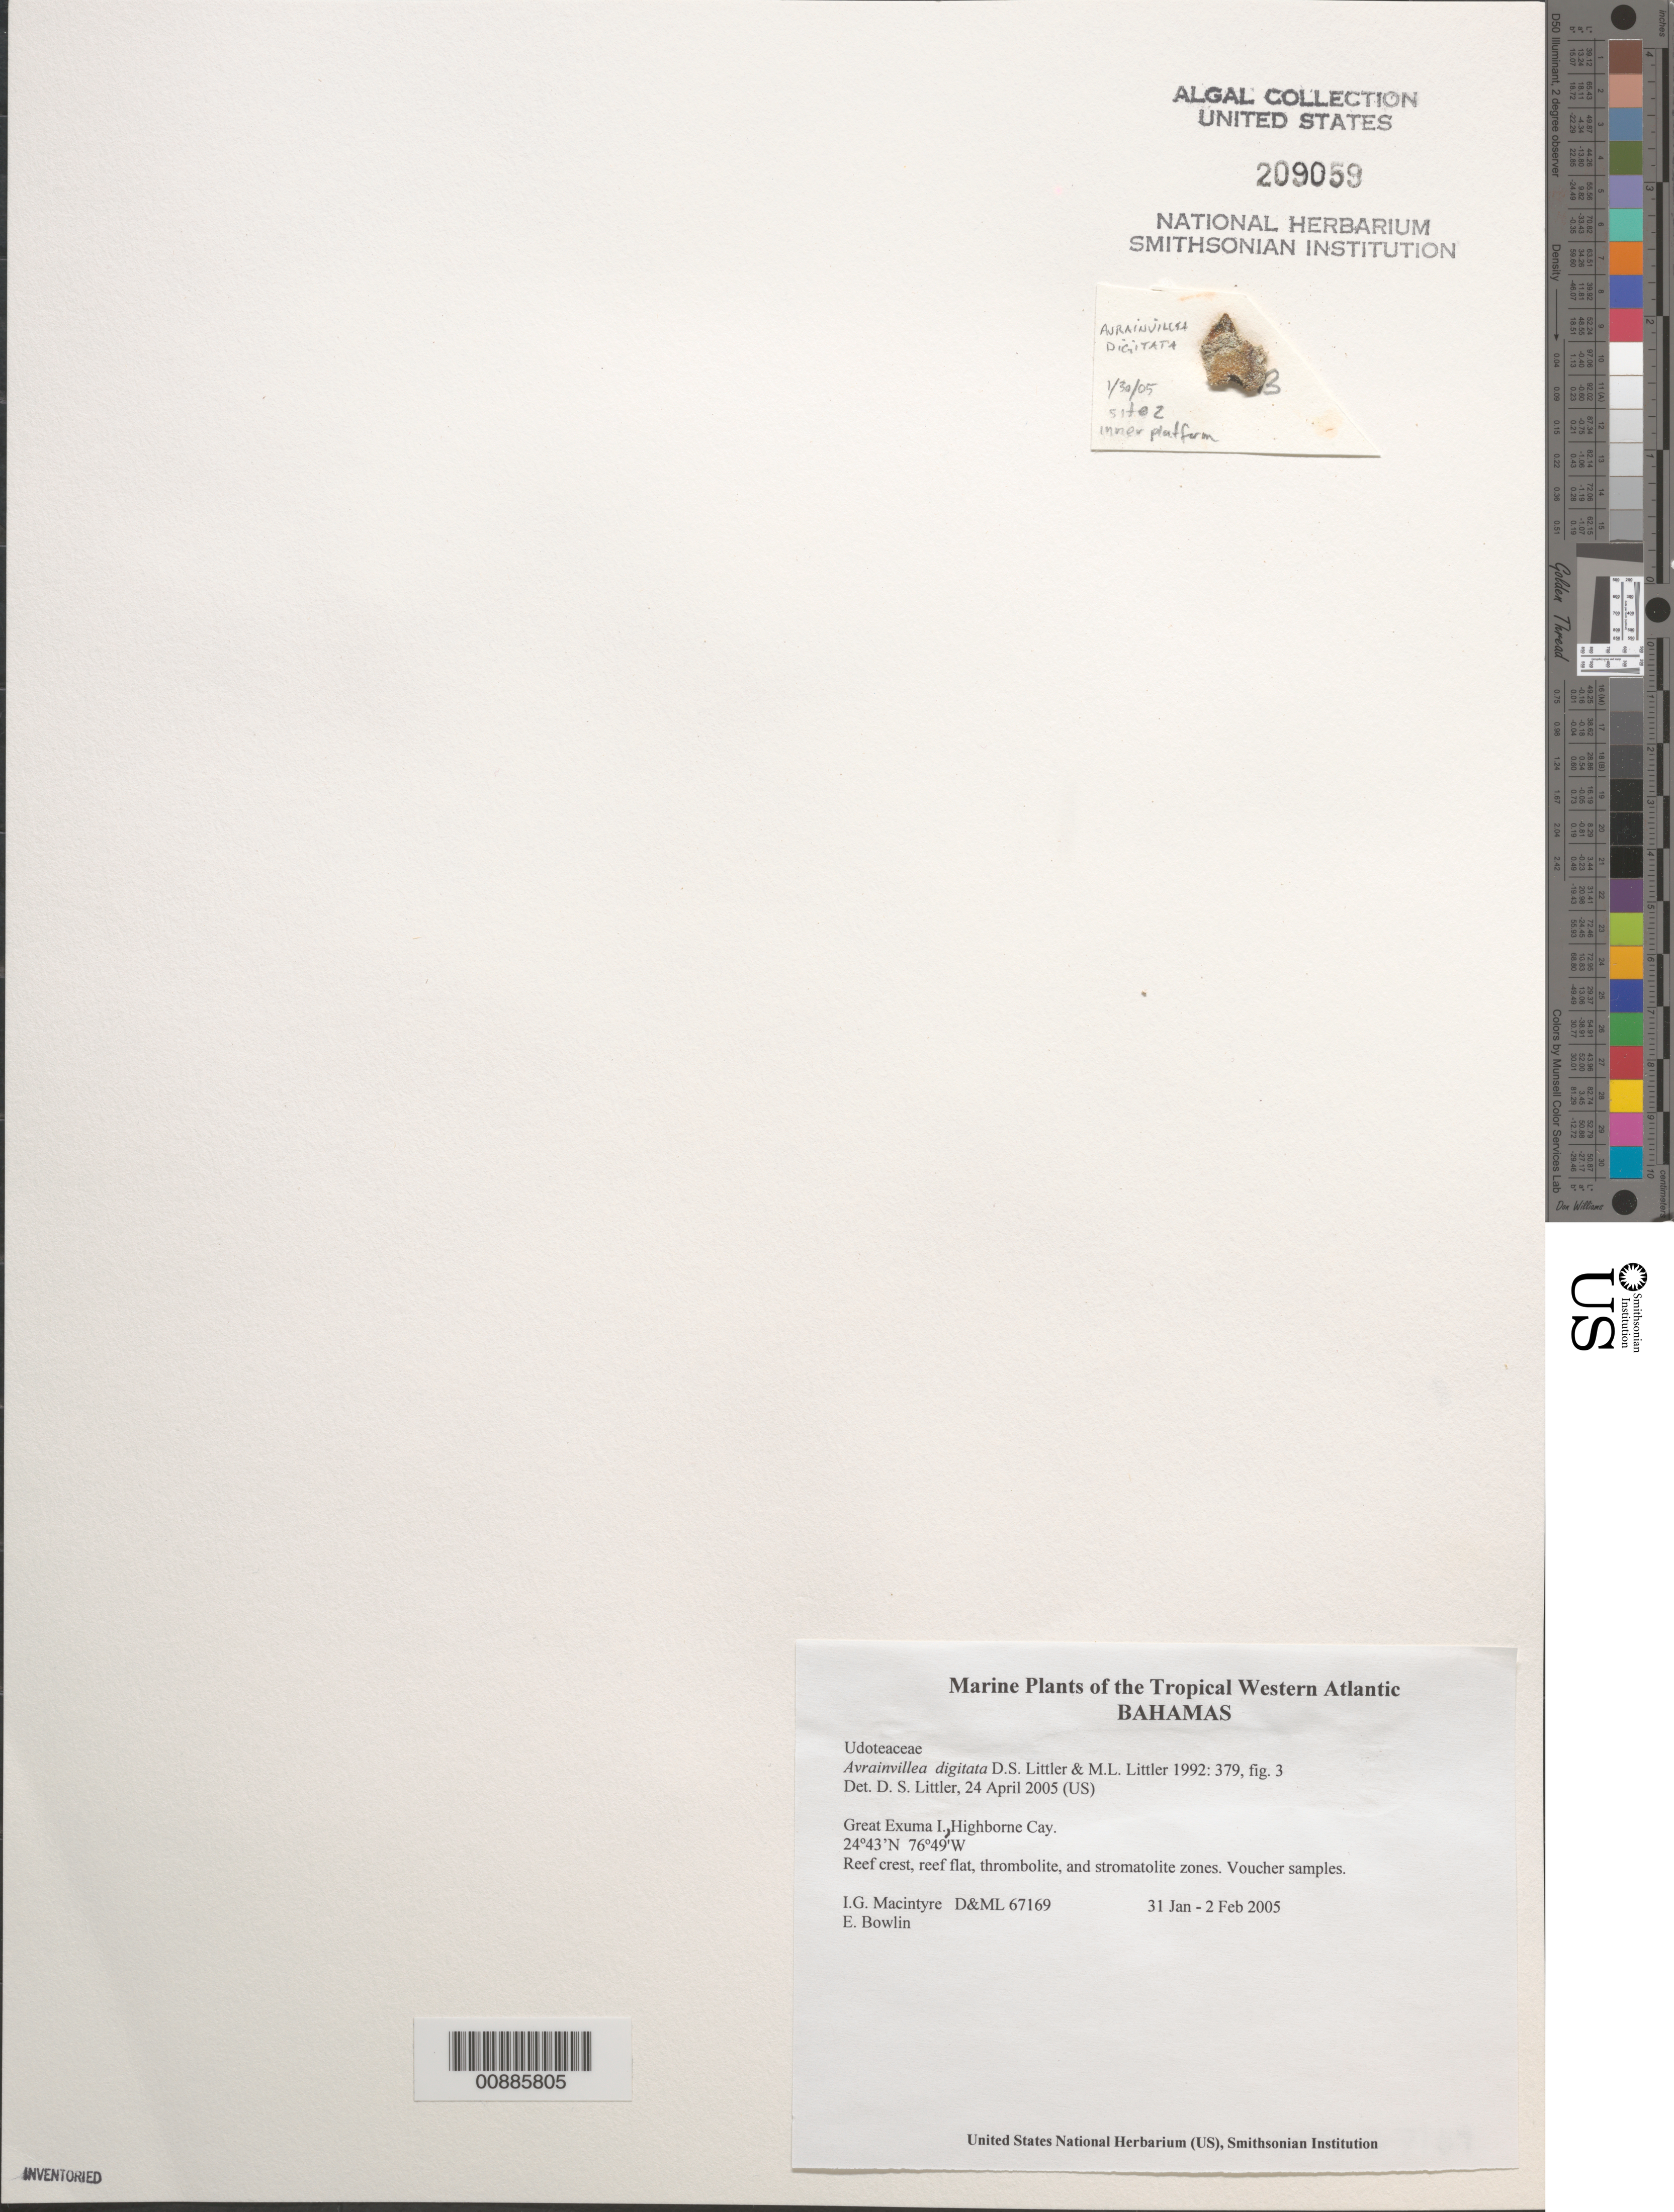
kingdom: Plantae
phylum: Chlorophyta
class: Ulvophyceae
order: Bryopsidales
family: Dichotomosiphonaceae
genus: Avrainvillea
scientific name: Avrainvillea digitata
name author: D.S. Littler & Littler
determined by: Littler, D. S.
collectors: I. Macintyre & E. Bowlin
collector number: D&ML 67169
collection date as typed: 31 Jan 2005 to 02 Feb 2005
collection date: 2005-01-31/2005-02-02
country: Bahamas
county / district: Exuma District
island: Great Exuma Island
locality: Highborne Cay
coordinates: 24 43' N, 76 49' W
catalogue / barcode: US 209059